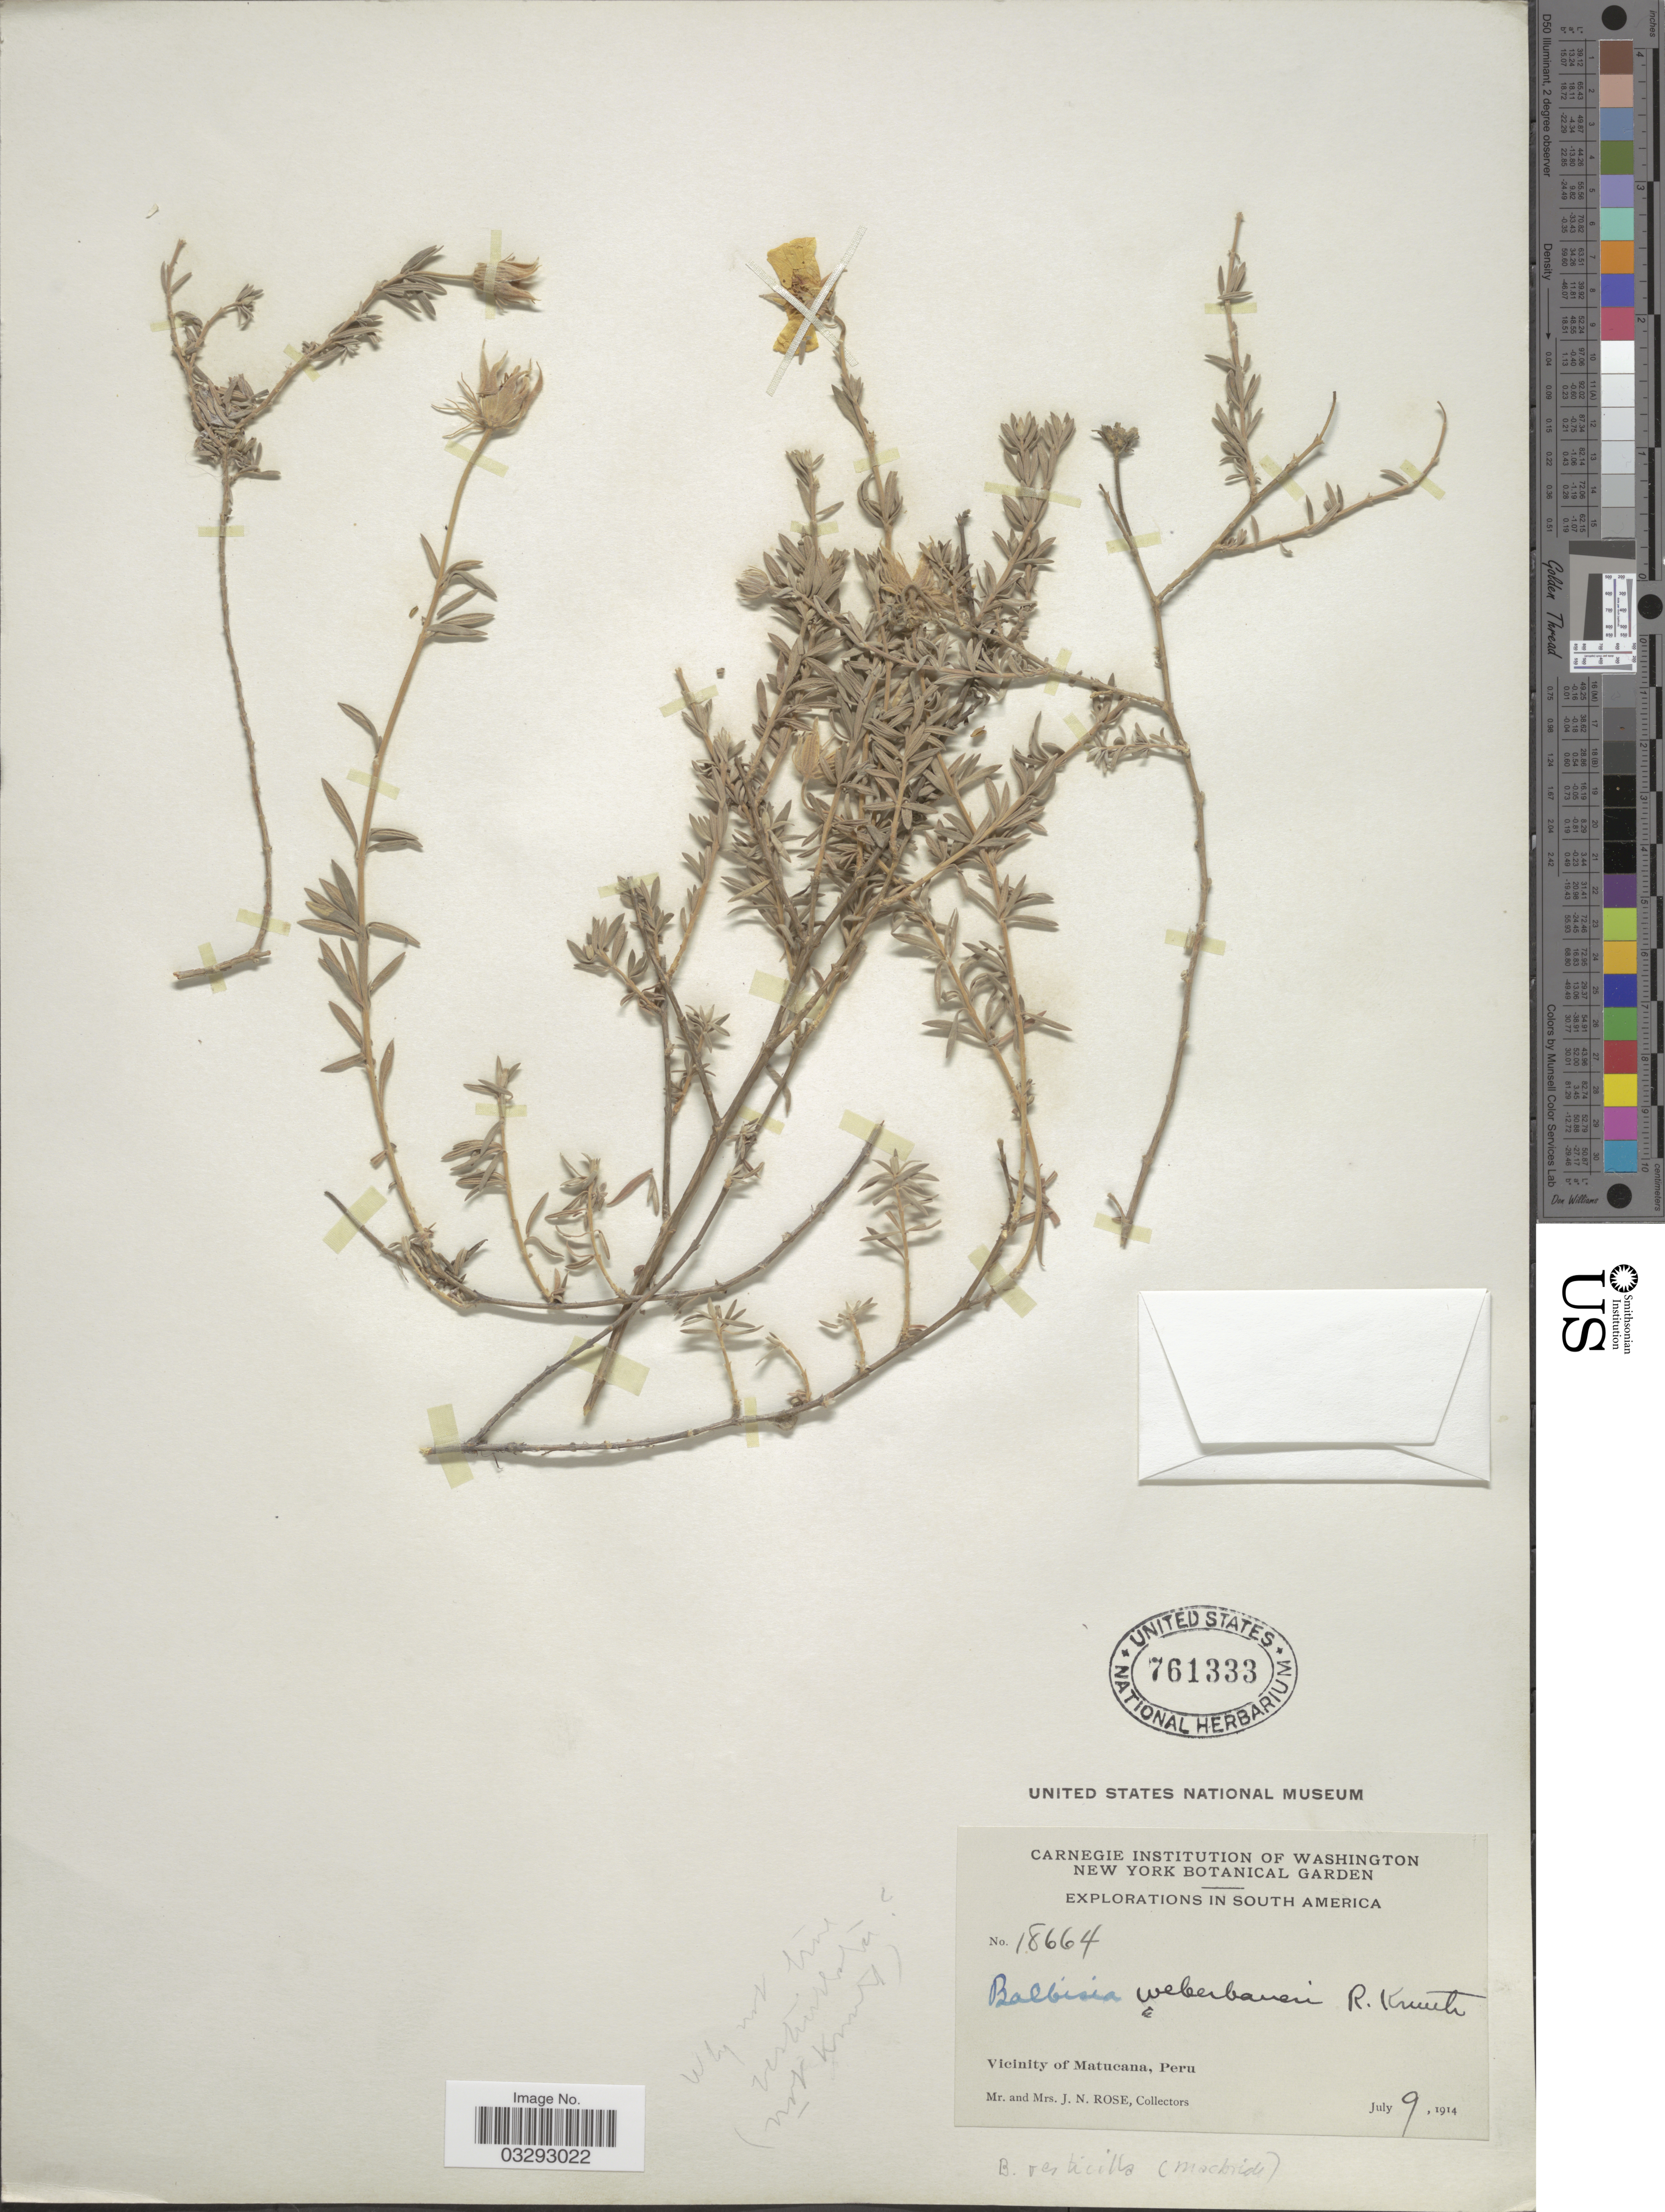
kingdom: Plantae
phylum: Tracheophyta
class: Magnoliopsida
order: Geraniales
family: Vivianiaceae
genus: Balbisia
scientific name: Balbisia verticillata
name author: Cav.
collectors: J. N. Rose & L. B. Rose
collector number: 18664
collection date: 1914-07-09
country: Peru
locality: Vicinity of Matucana.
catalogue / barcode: US 761333